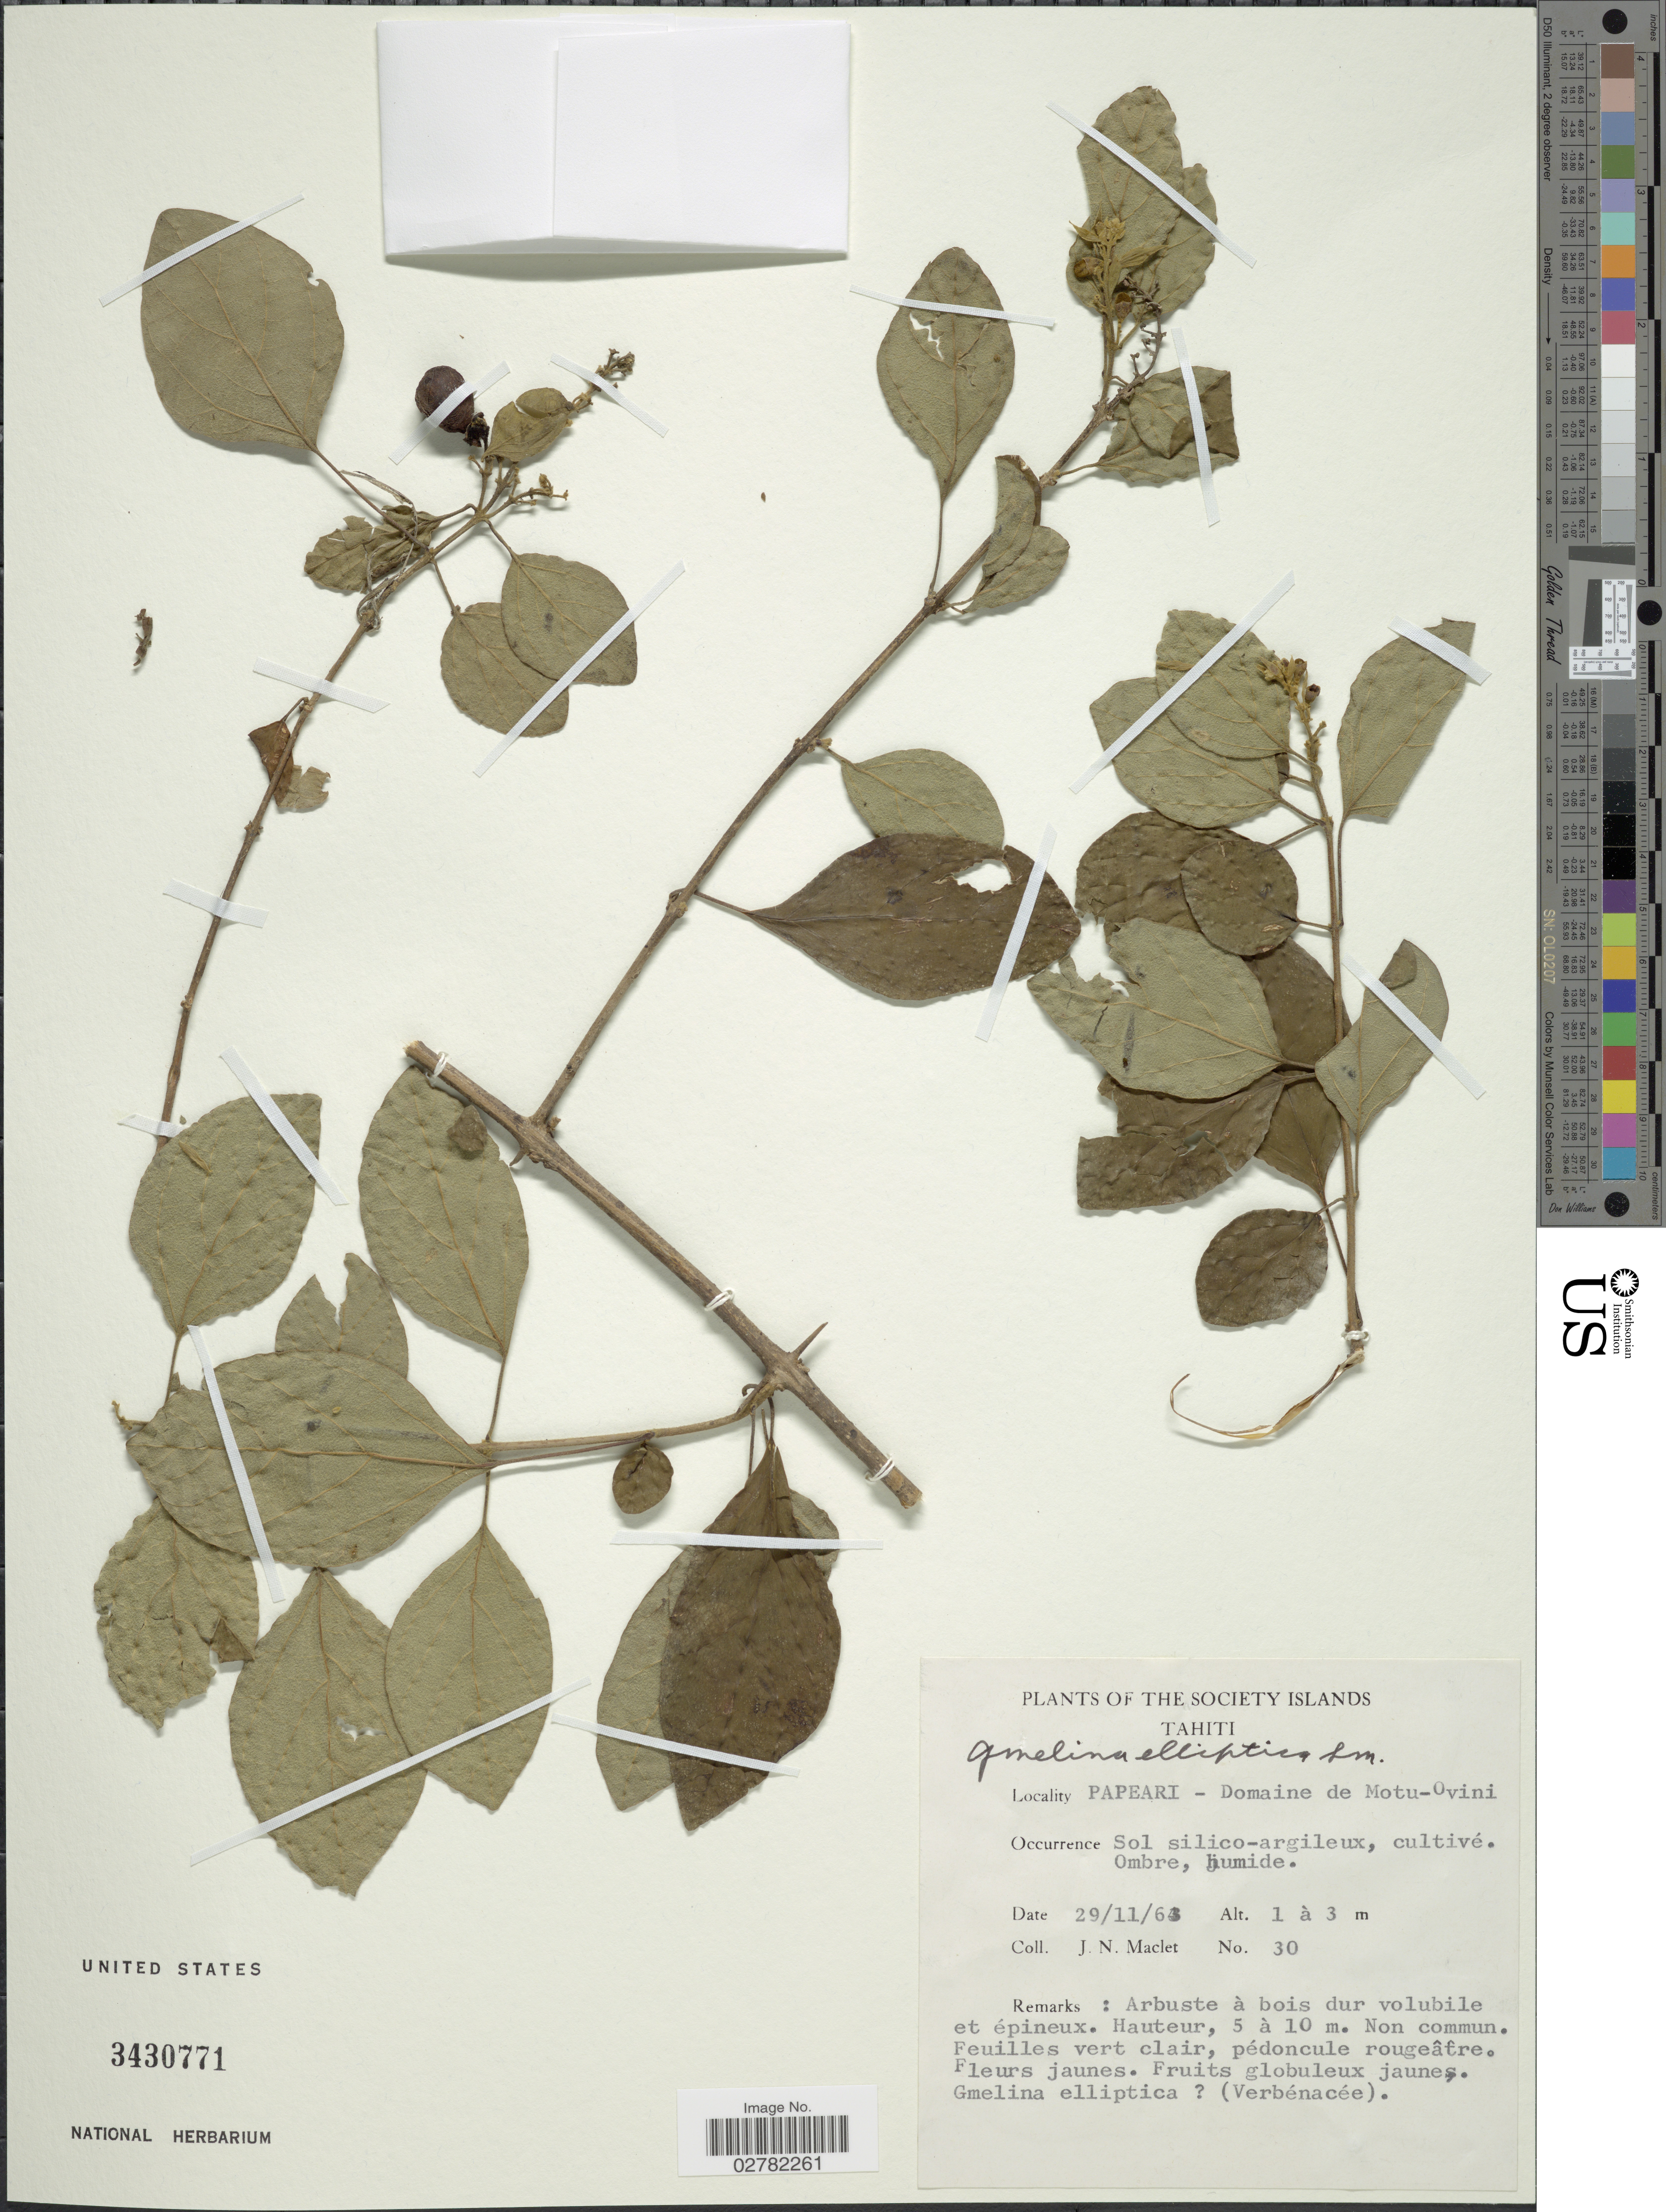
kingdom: Plantae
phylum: Tracheophyta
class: Magnoliopsida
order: Lamiales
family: Lamiaceae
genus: Gmelina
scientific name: Gmelina elliptica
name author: Sm.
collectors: J. Maclet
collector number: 30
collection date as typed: Transcribed d/m/y: 29/11/63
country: French Polynesia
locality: The Society Islands. Tahiti. Papeari-Domaine de Motu-Ovini.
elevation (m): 1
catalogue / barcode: US 3430771